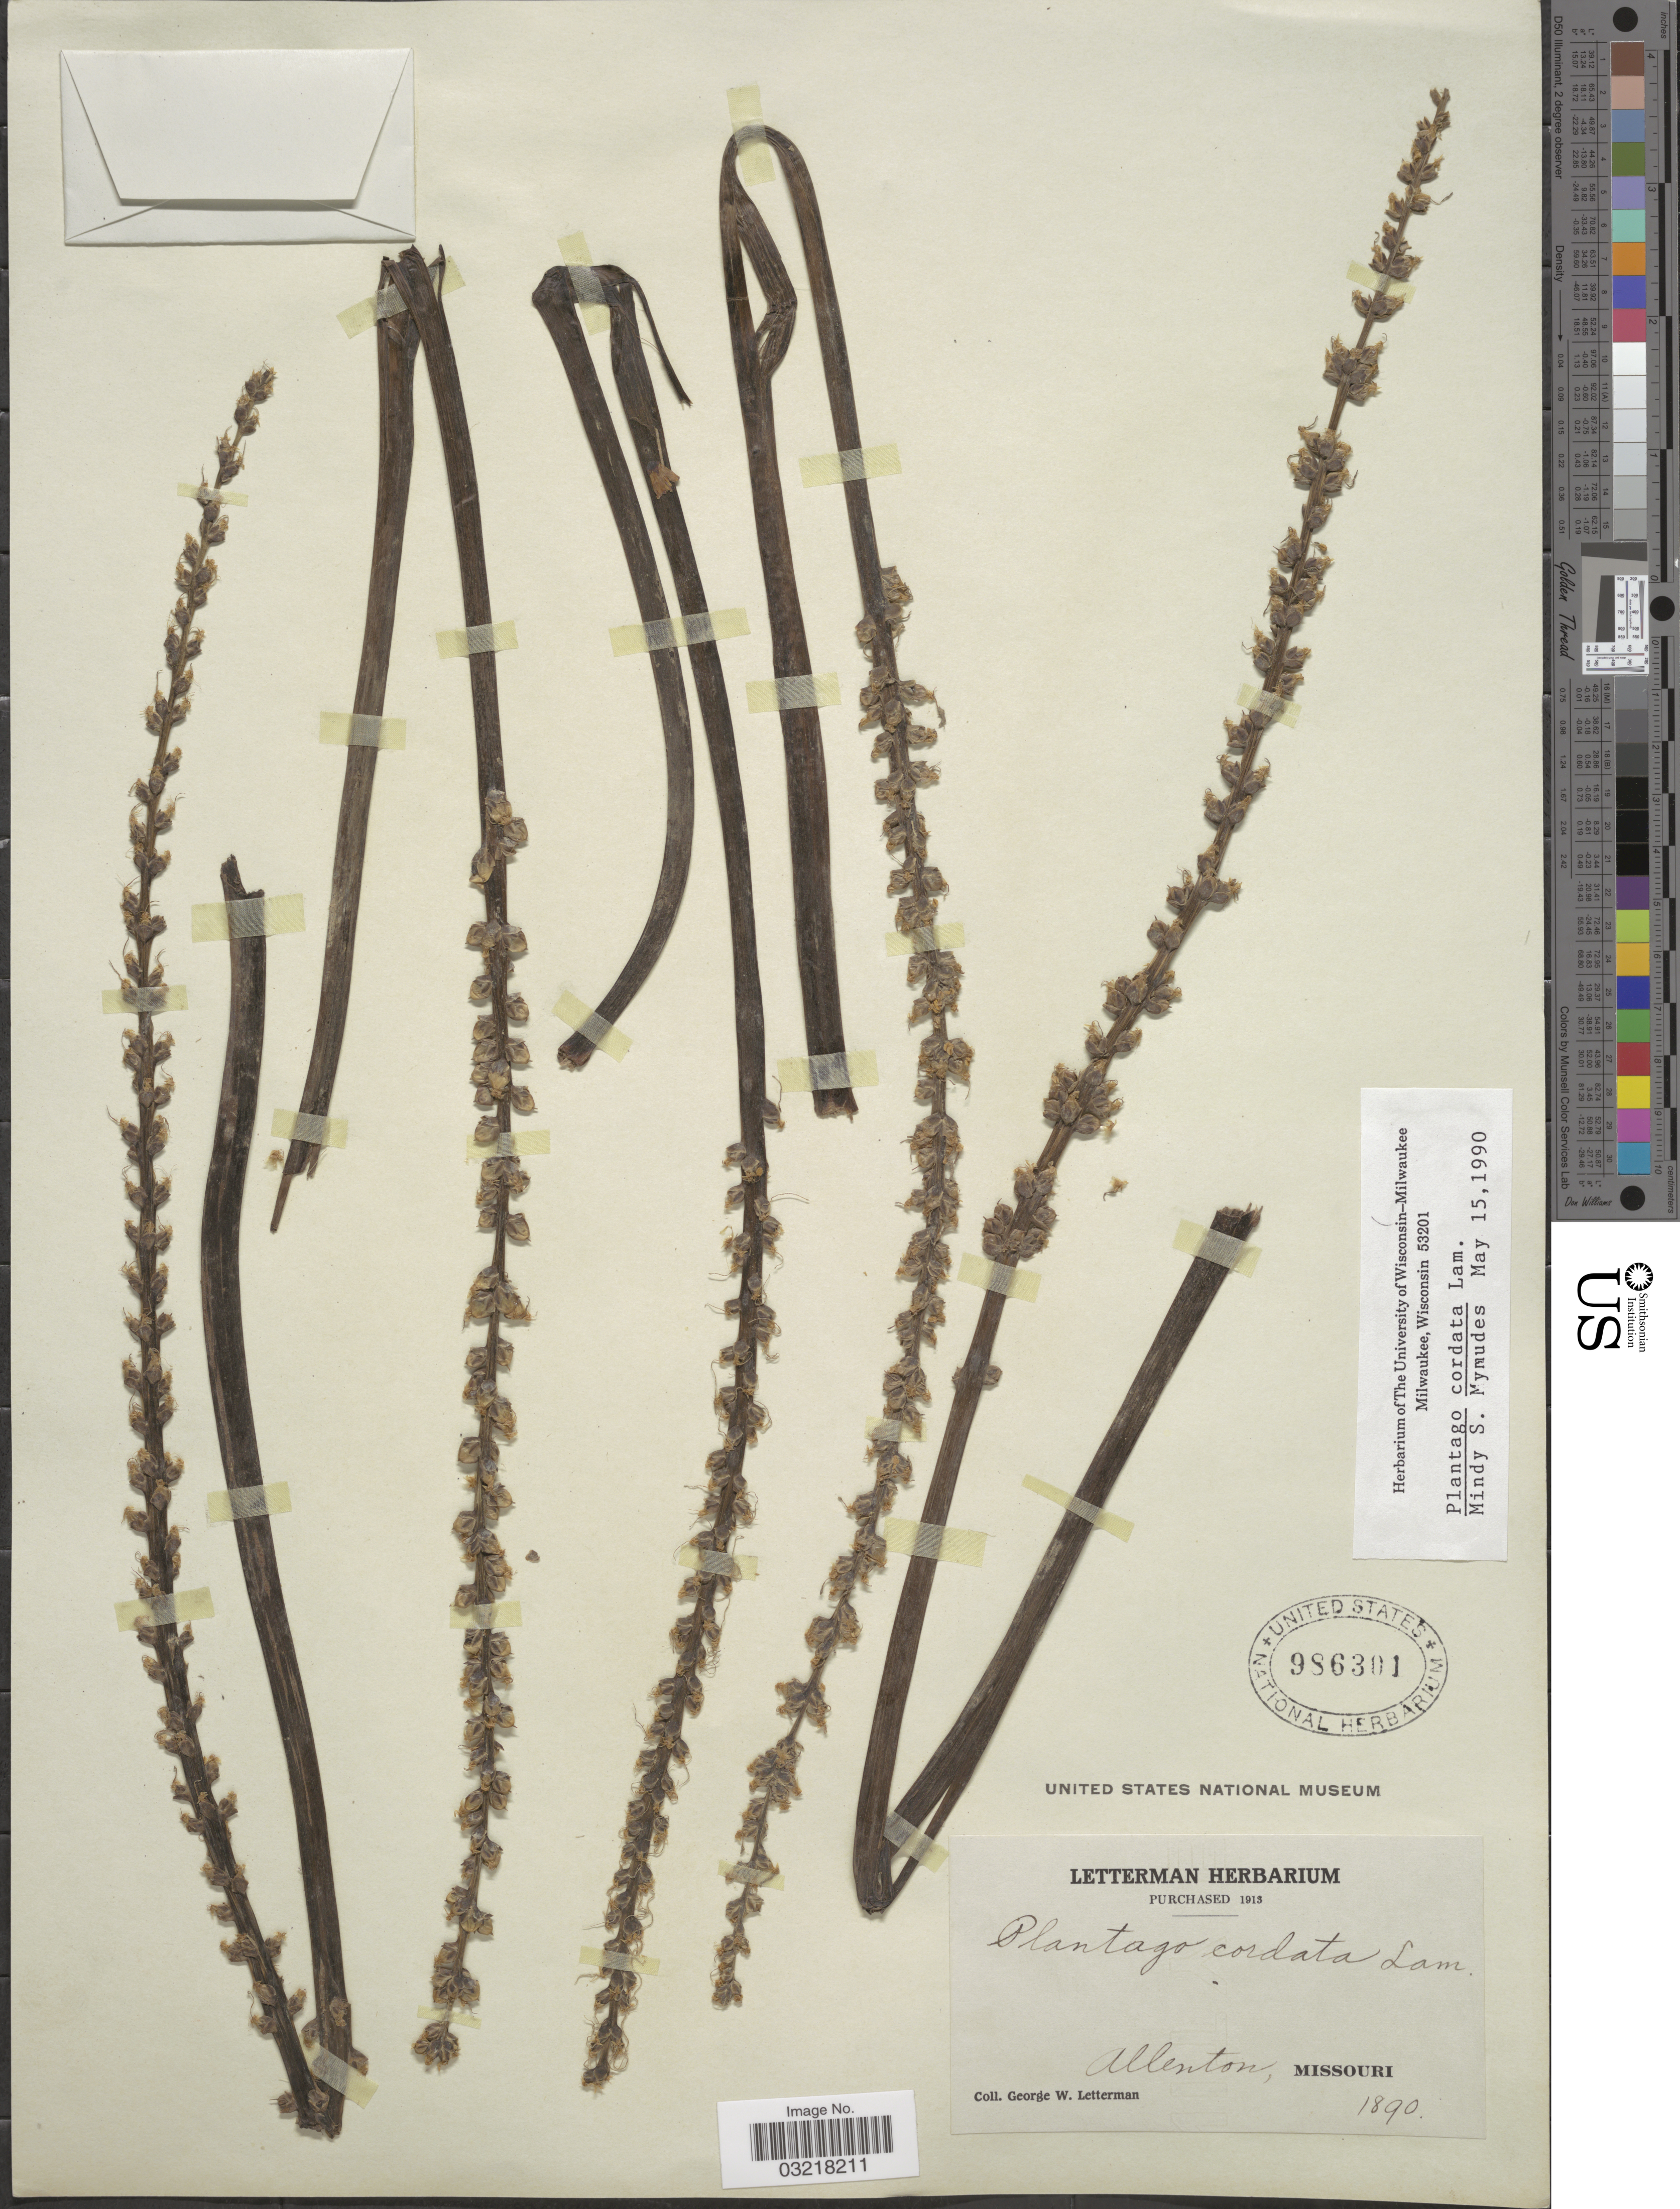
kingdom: Plantae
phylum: Tracheophyta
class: Magnoliopsida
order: Lamiales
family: Plantaginaceae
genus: Plantago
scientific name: Plantago cordata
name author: Lam.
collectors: G. W. Letterman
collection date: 1890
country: United States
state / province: Missouri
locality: Allenton.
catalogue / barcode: US 986301